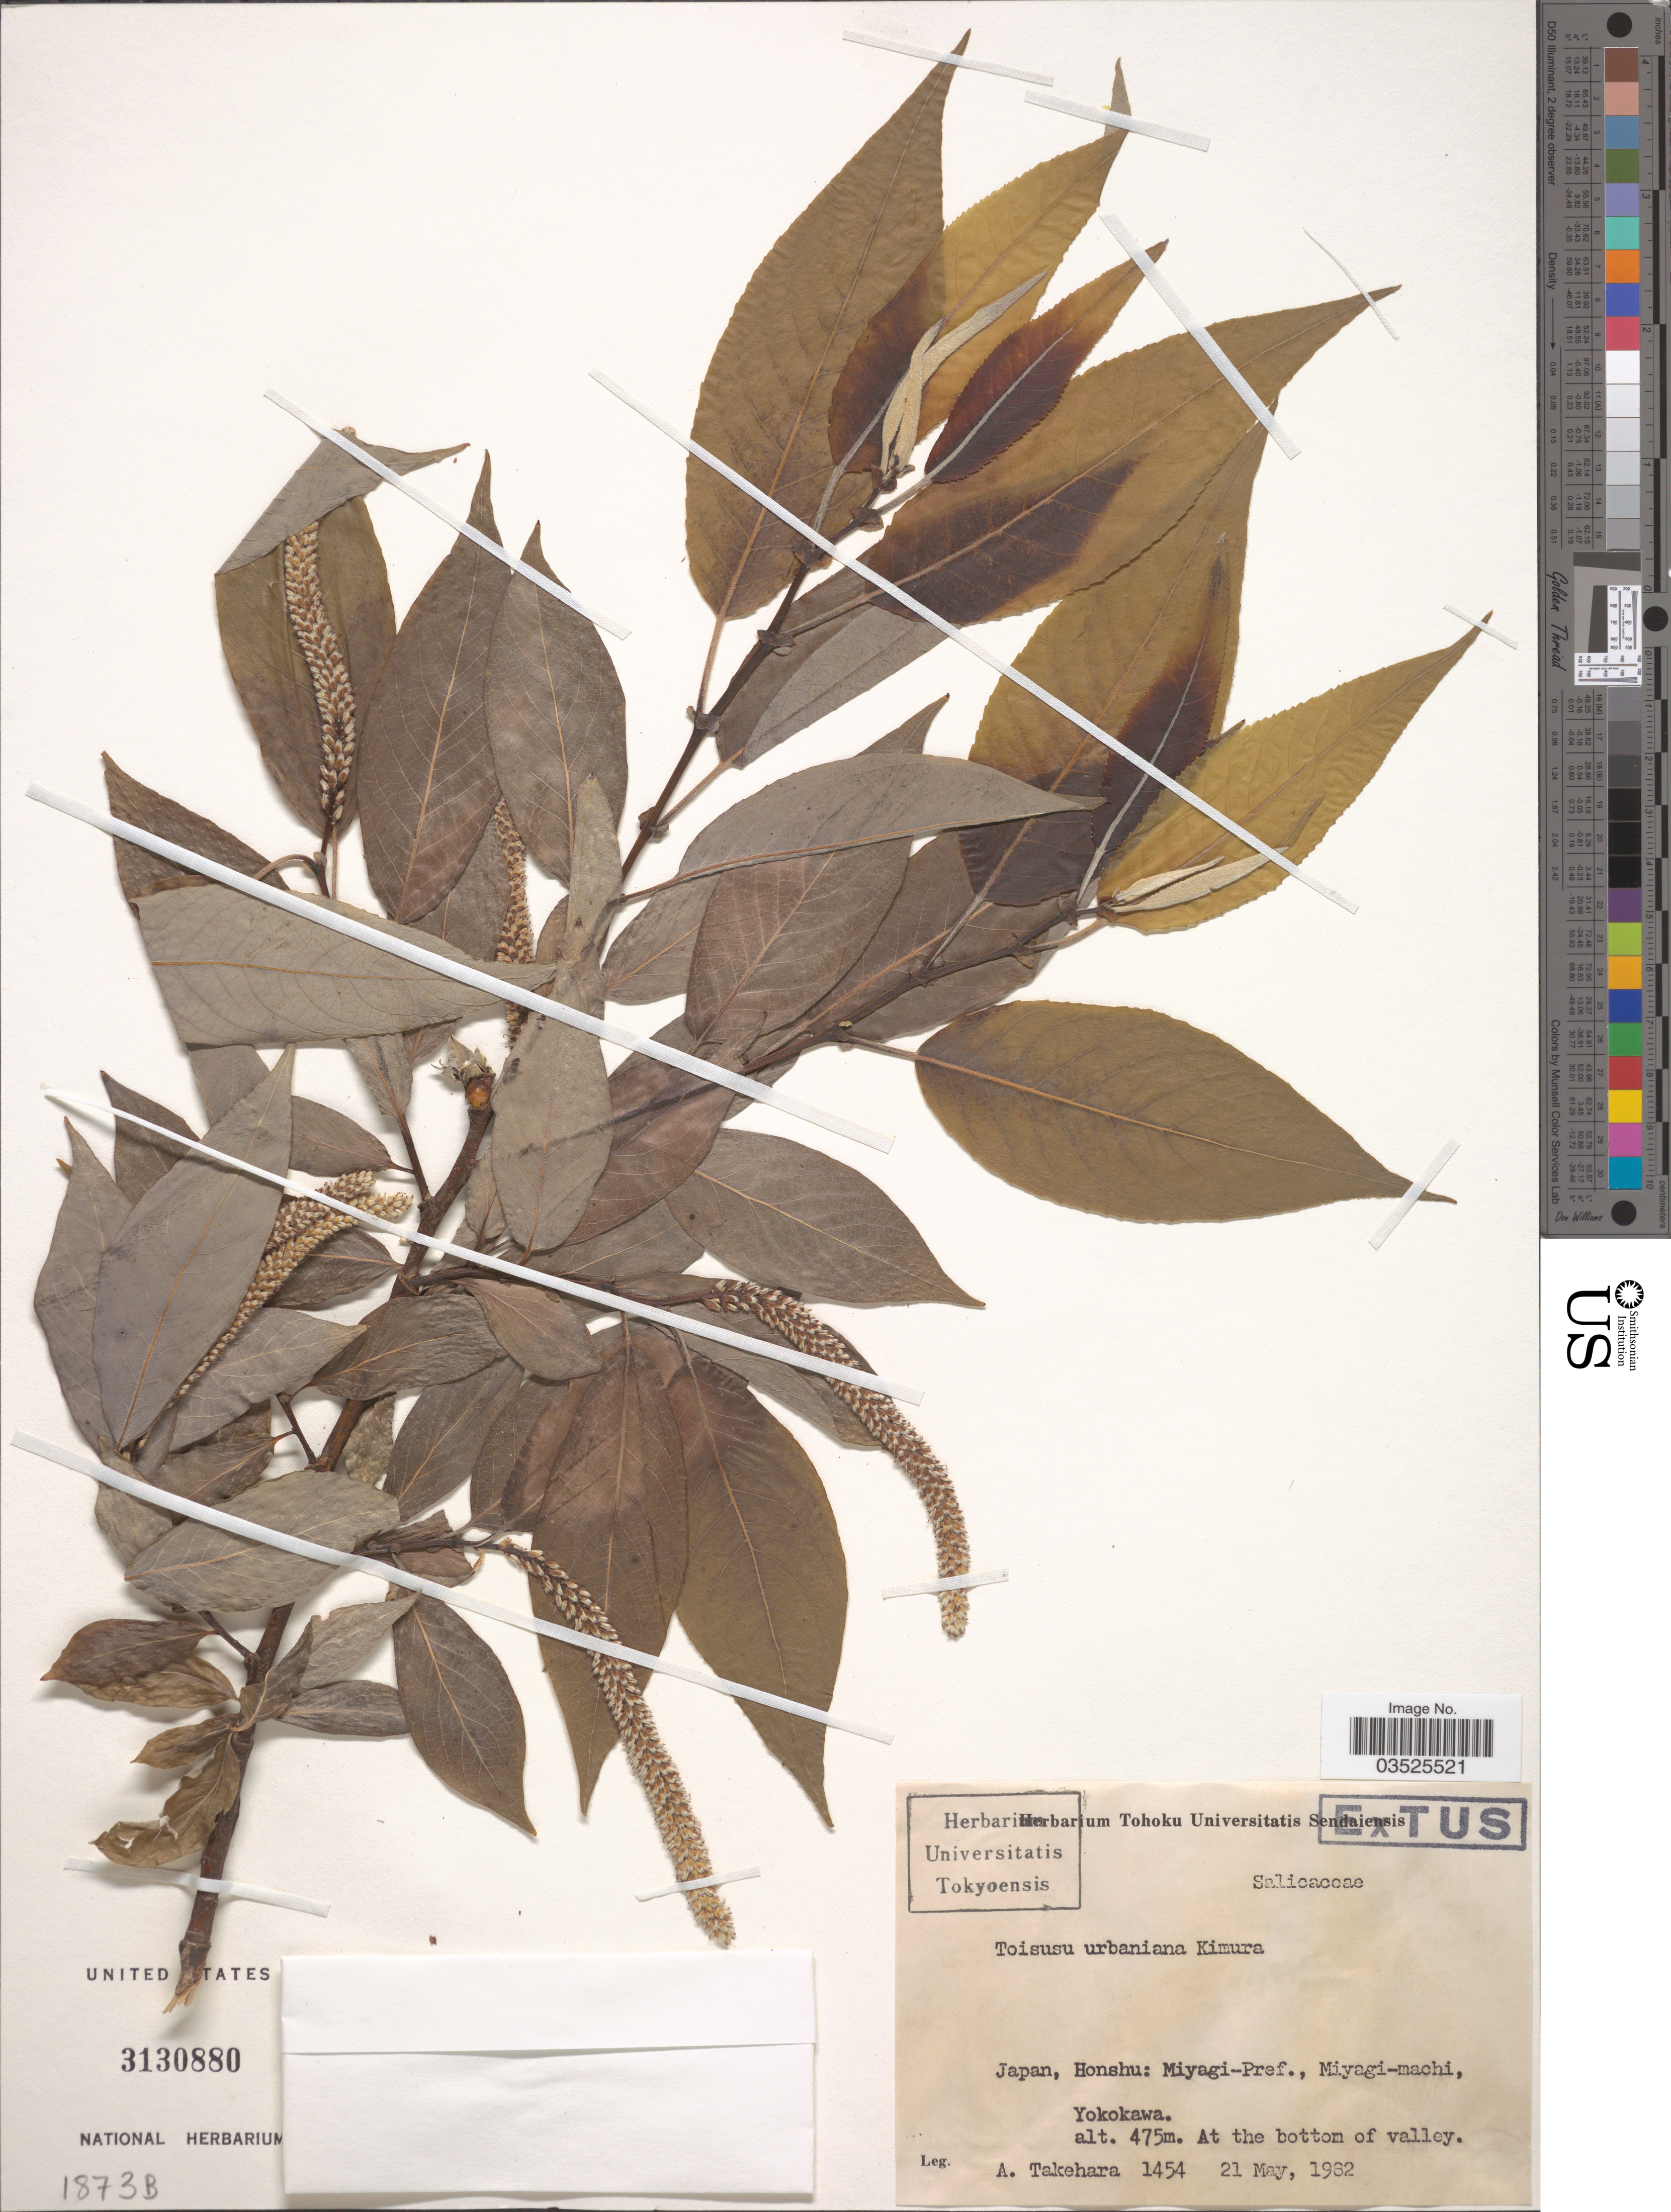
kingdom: Plantae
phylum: Tracheophyta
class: Magnoliopsida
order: Malpighiales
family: Salicaceae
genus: Toisusu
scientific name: Toisusu urbaniana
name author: (Seemen) Kimura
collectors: A. Takehara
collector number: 1454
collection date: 1982-05-21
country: Japan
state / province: Miyagi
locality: Honshu: Miyagi-Pref., Miyagi-machi, Yokokawa. At the bottom of valley.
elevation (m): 475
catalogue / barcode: US 3130880